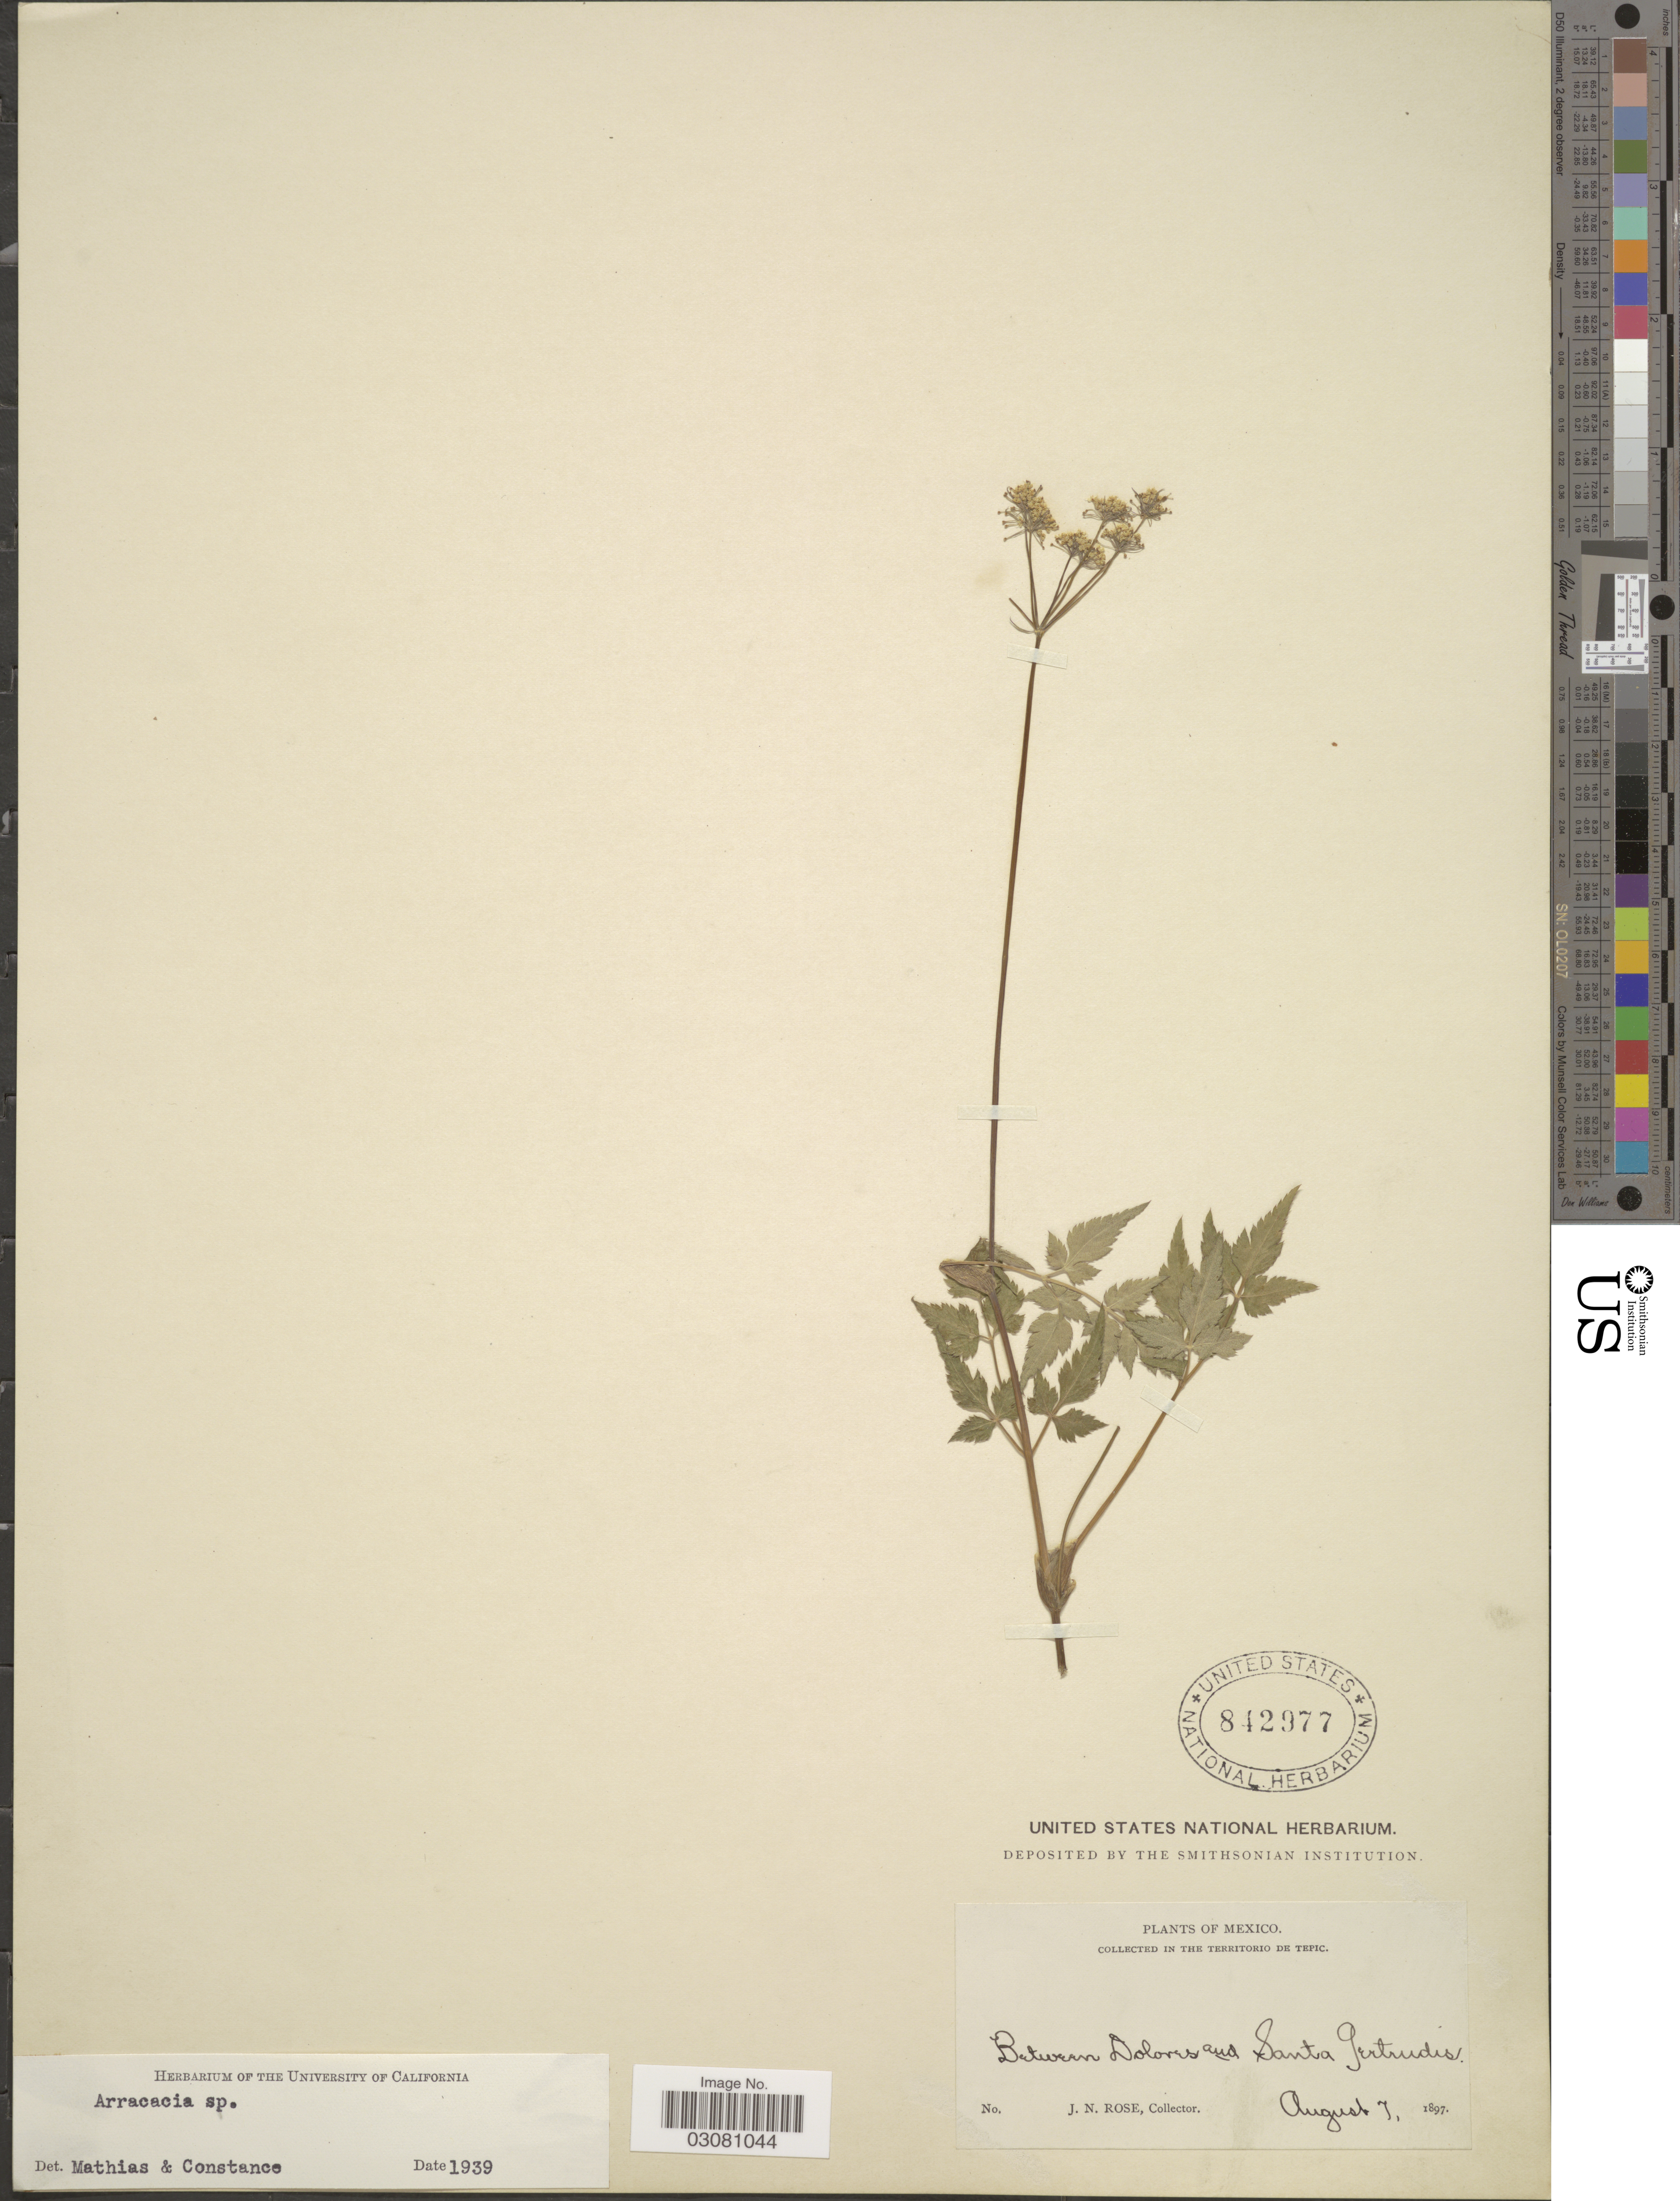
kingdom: Plantae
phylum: Tracheophyta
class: Magnoliopsida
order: Apiales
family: Apiaceae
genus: Arracacia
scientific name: Arracacia sp.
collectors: J. N. Rose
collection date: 1897-08-07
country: Mexico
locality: In the Territorio de Tepic. Between Dolores and Santa Gertrudis.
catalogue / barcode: US 842977